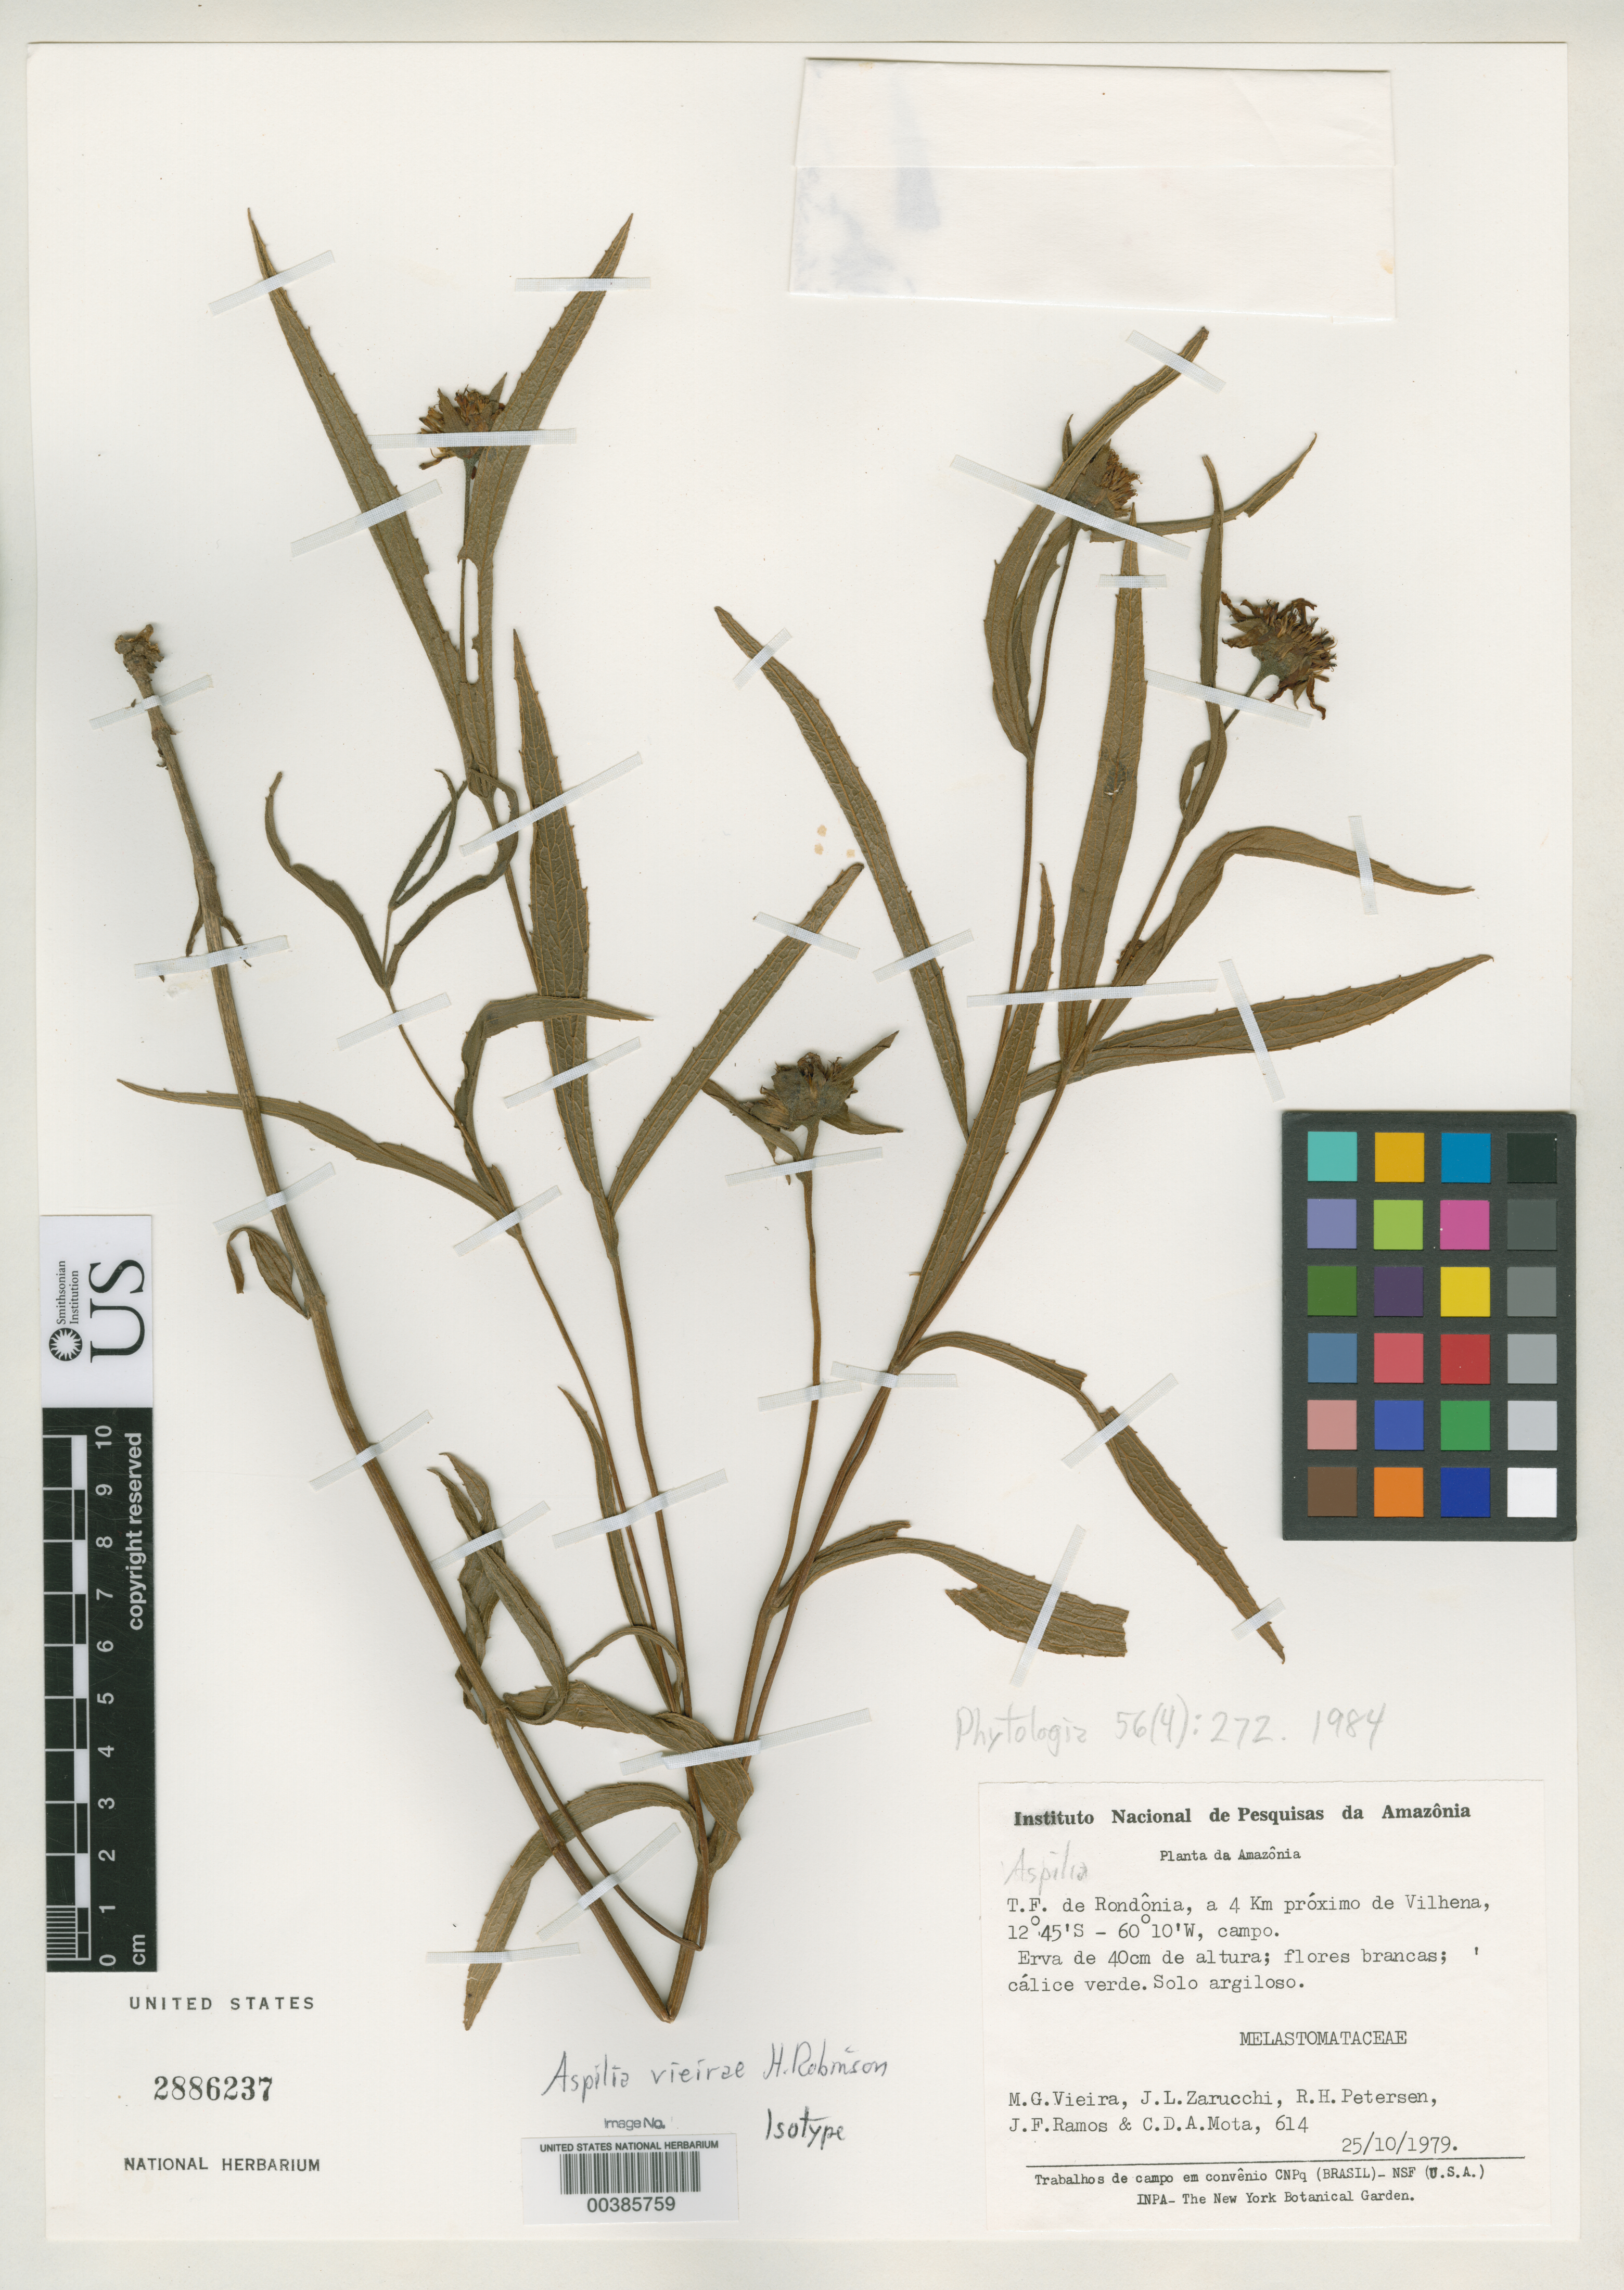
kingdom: Plantae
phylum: Tracheophyta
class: Magnoliopsida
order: Asterales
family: Asteraceae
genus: Aspilia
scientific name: Aspilia vieirae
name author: H. Rob.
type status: Isotype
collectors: M. G. Vieira, J. L. Zarucchi, R. H. Petersen, J. F. Ramos & C. D. A. Mota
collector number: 614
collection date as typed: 25 Oct 1979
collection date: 1979-10-25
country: Brazil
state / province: Rondônia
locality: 4 km proximo de Vilhena. [4 km near to Vilhena].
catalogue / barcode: US 2886237